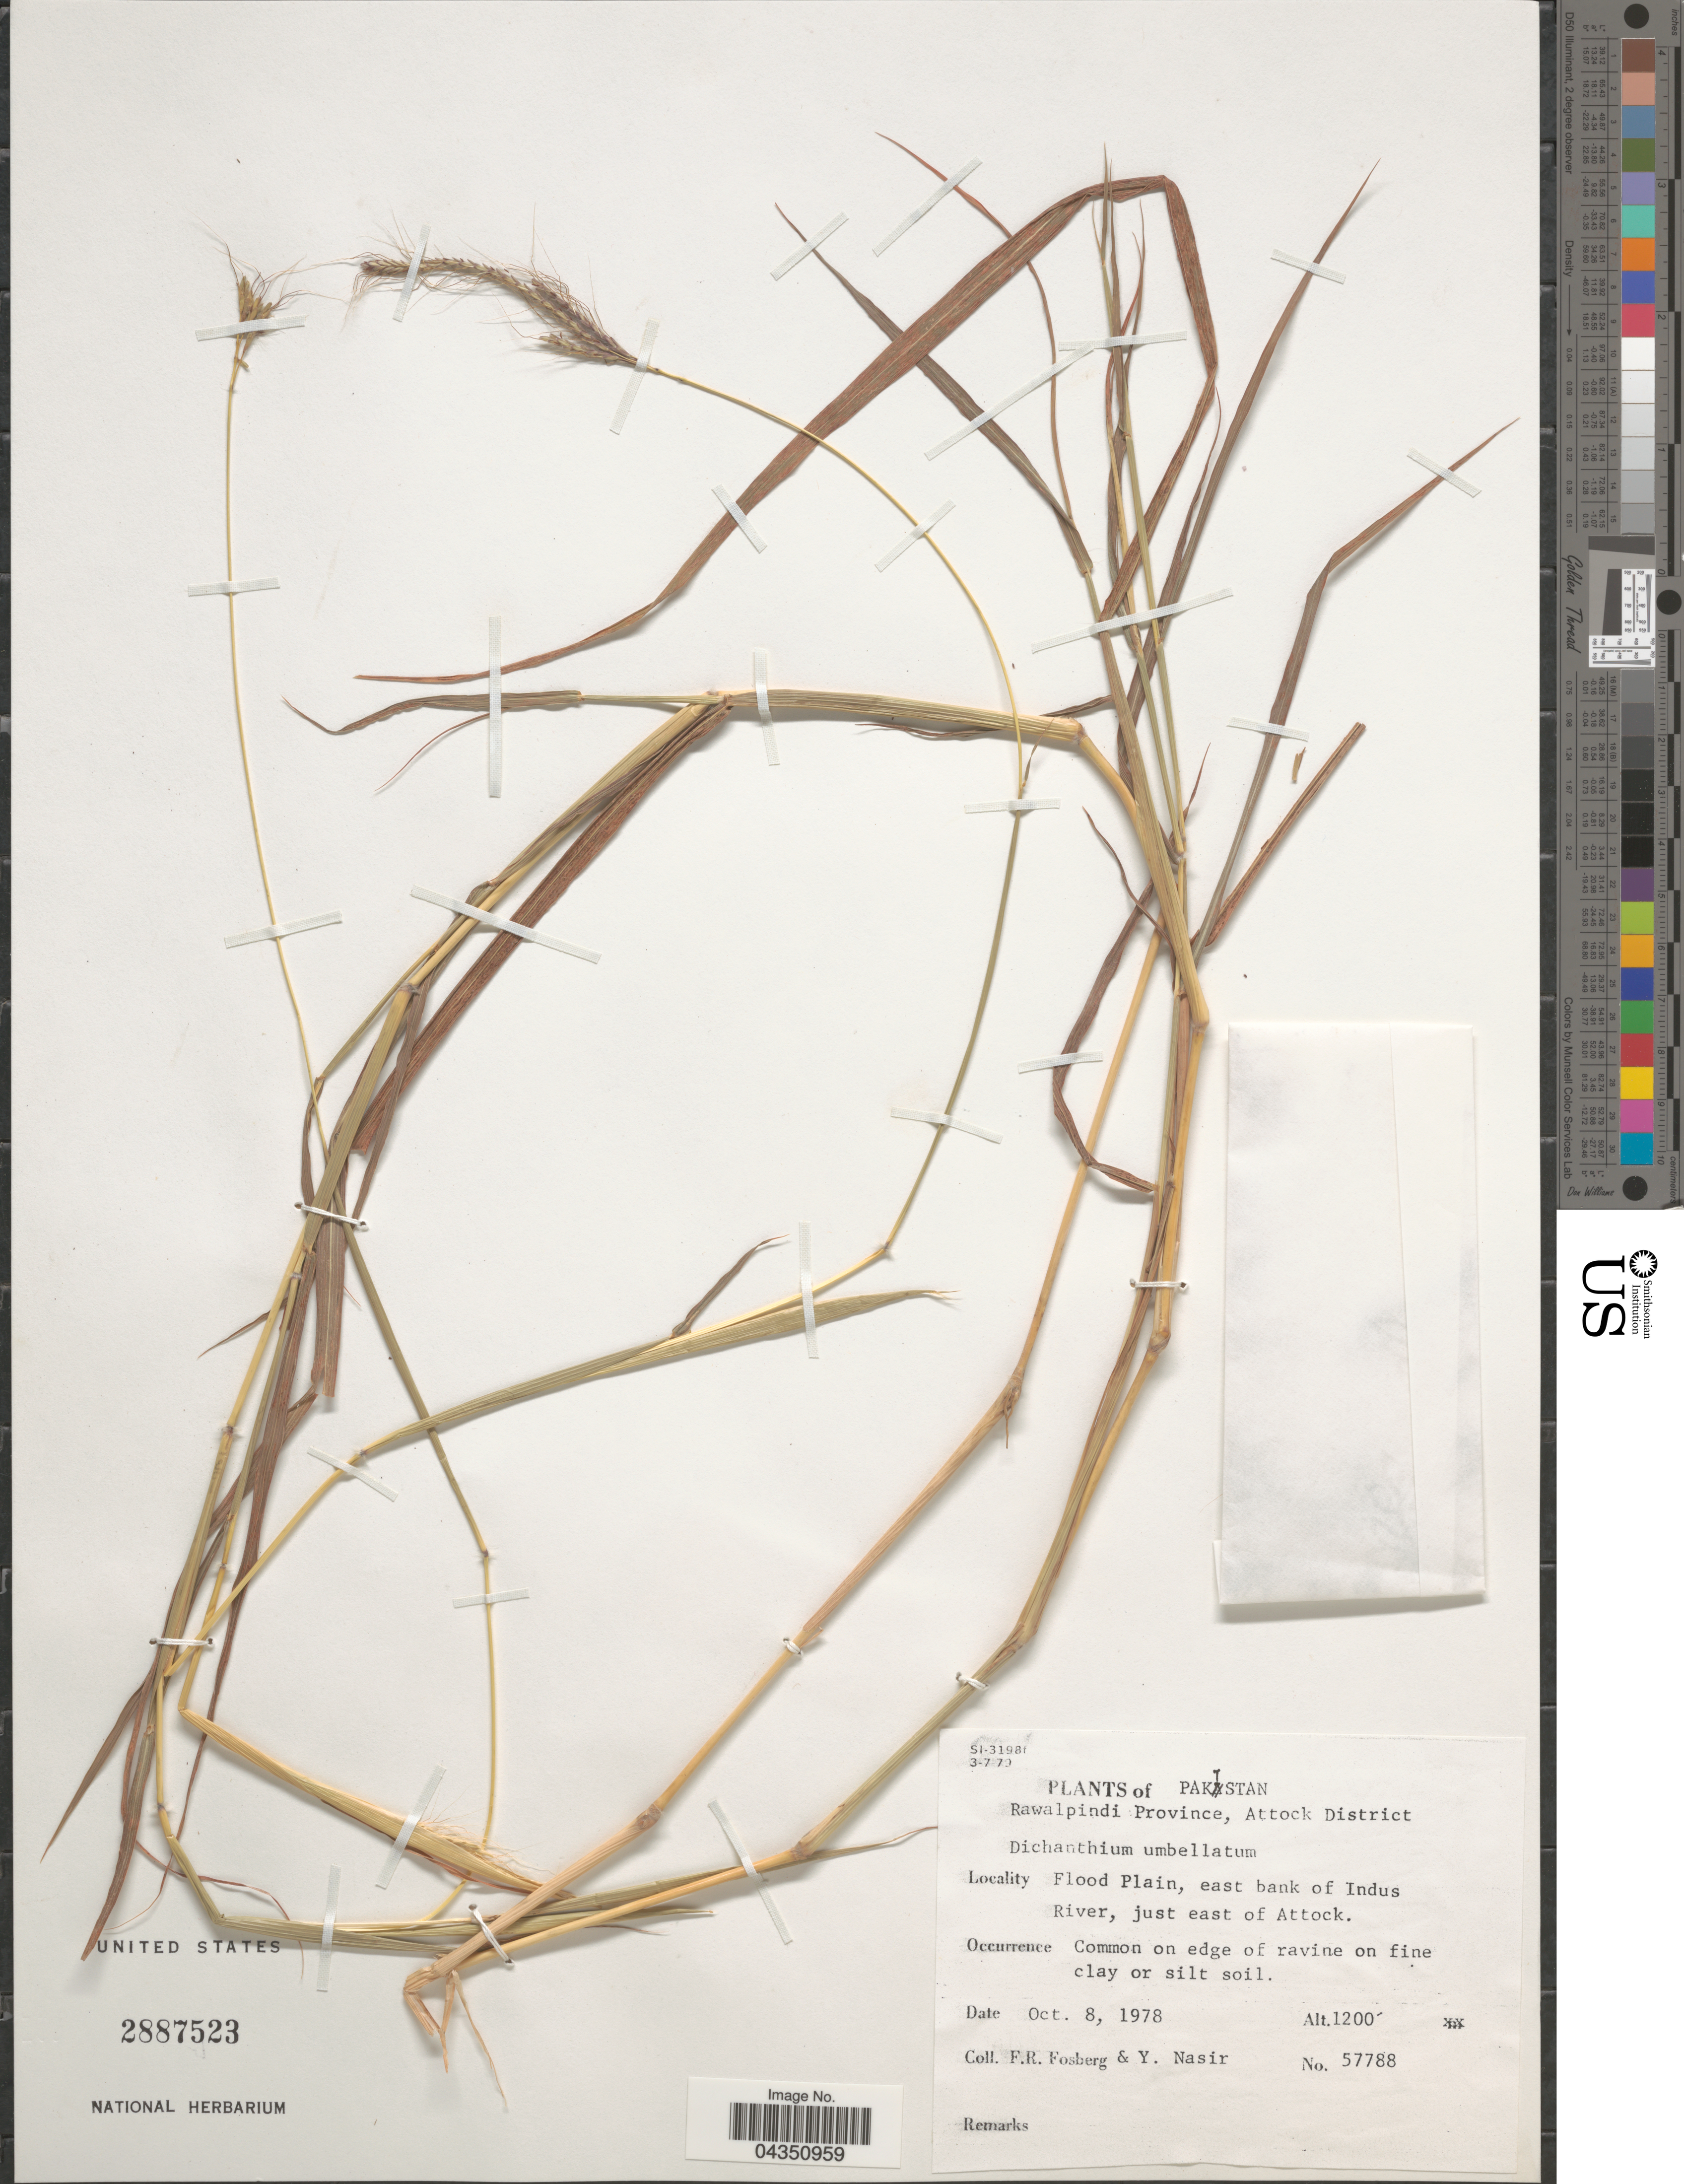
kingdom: Plantae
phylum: Tracheophyta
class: Liliopsida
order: Poales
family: Poaceae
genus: Dichanthium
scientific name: Dichanthium aristatum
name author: (Poir.) C.E. Hubb.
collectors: F. R. Fosberg & Y. Nasir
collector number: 57788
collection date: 1978-10-08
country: Pakistan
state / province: Punjab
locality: Rawalpindi Province, Attock District. Flood Plain, east bank of Indus River, just east of Attock. Common on edge of ravine on fine clay or silt soil.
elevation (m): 366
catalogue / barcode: US 2887523